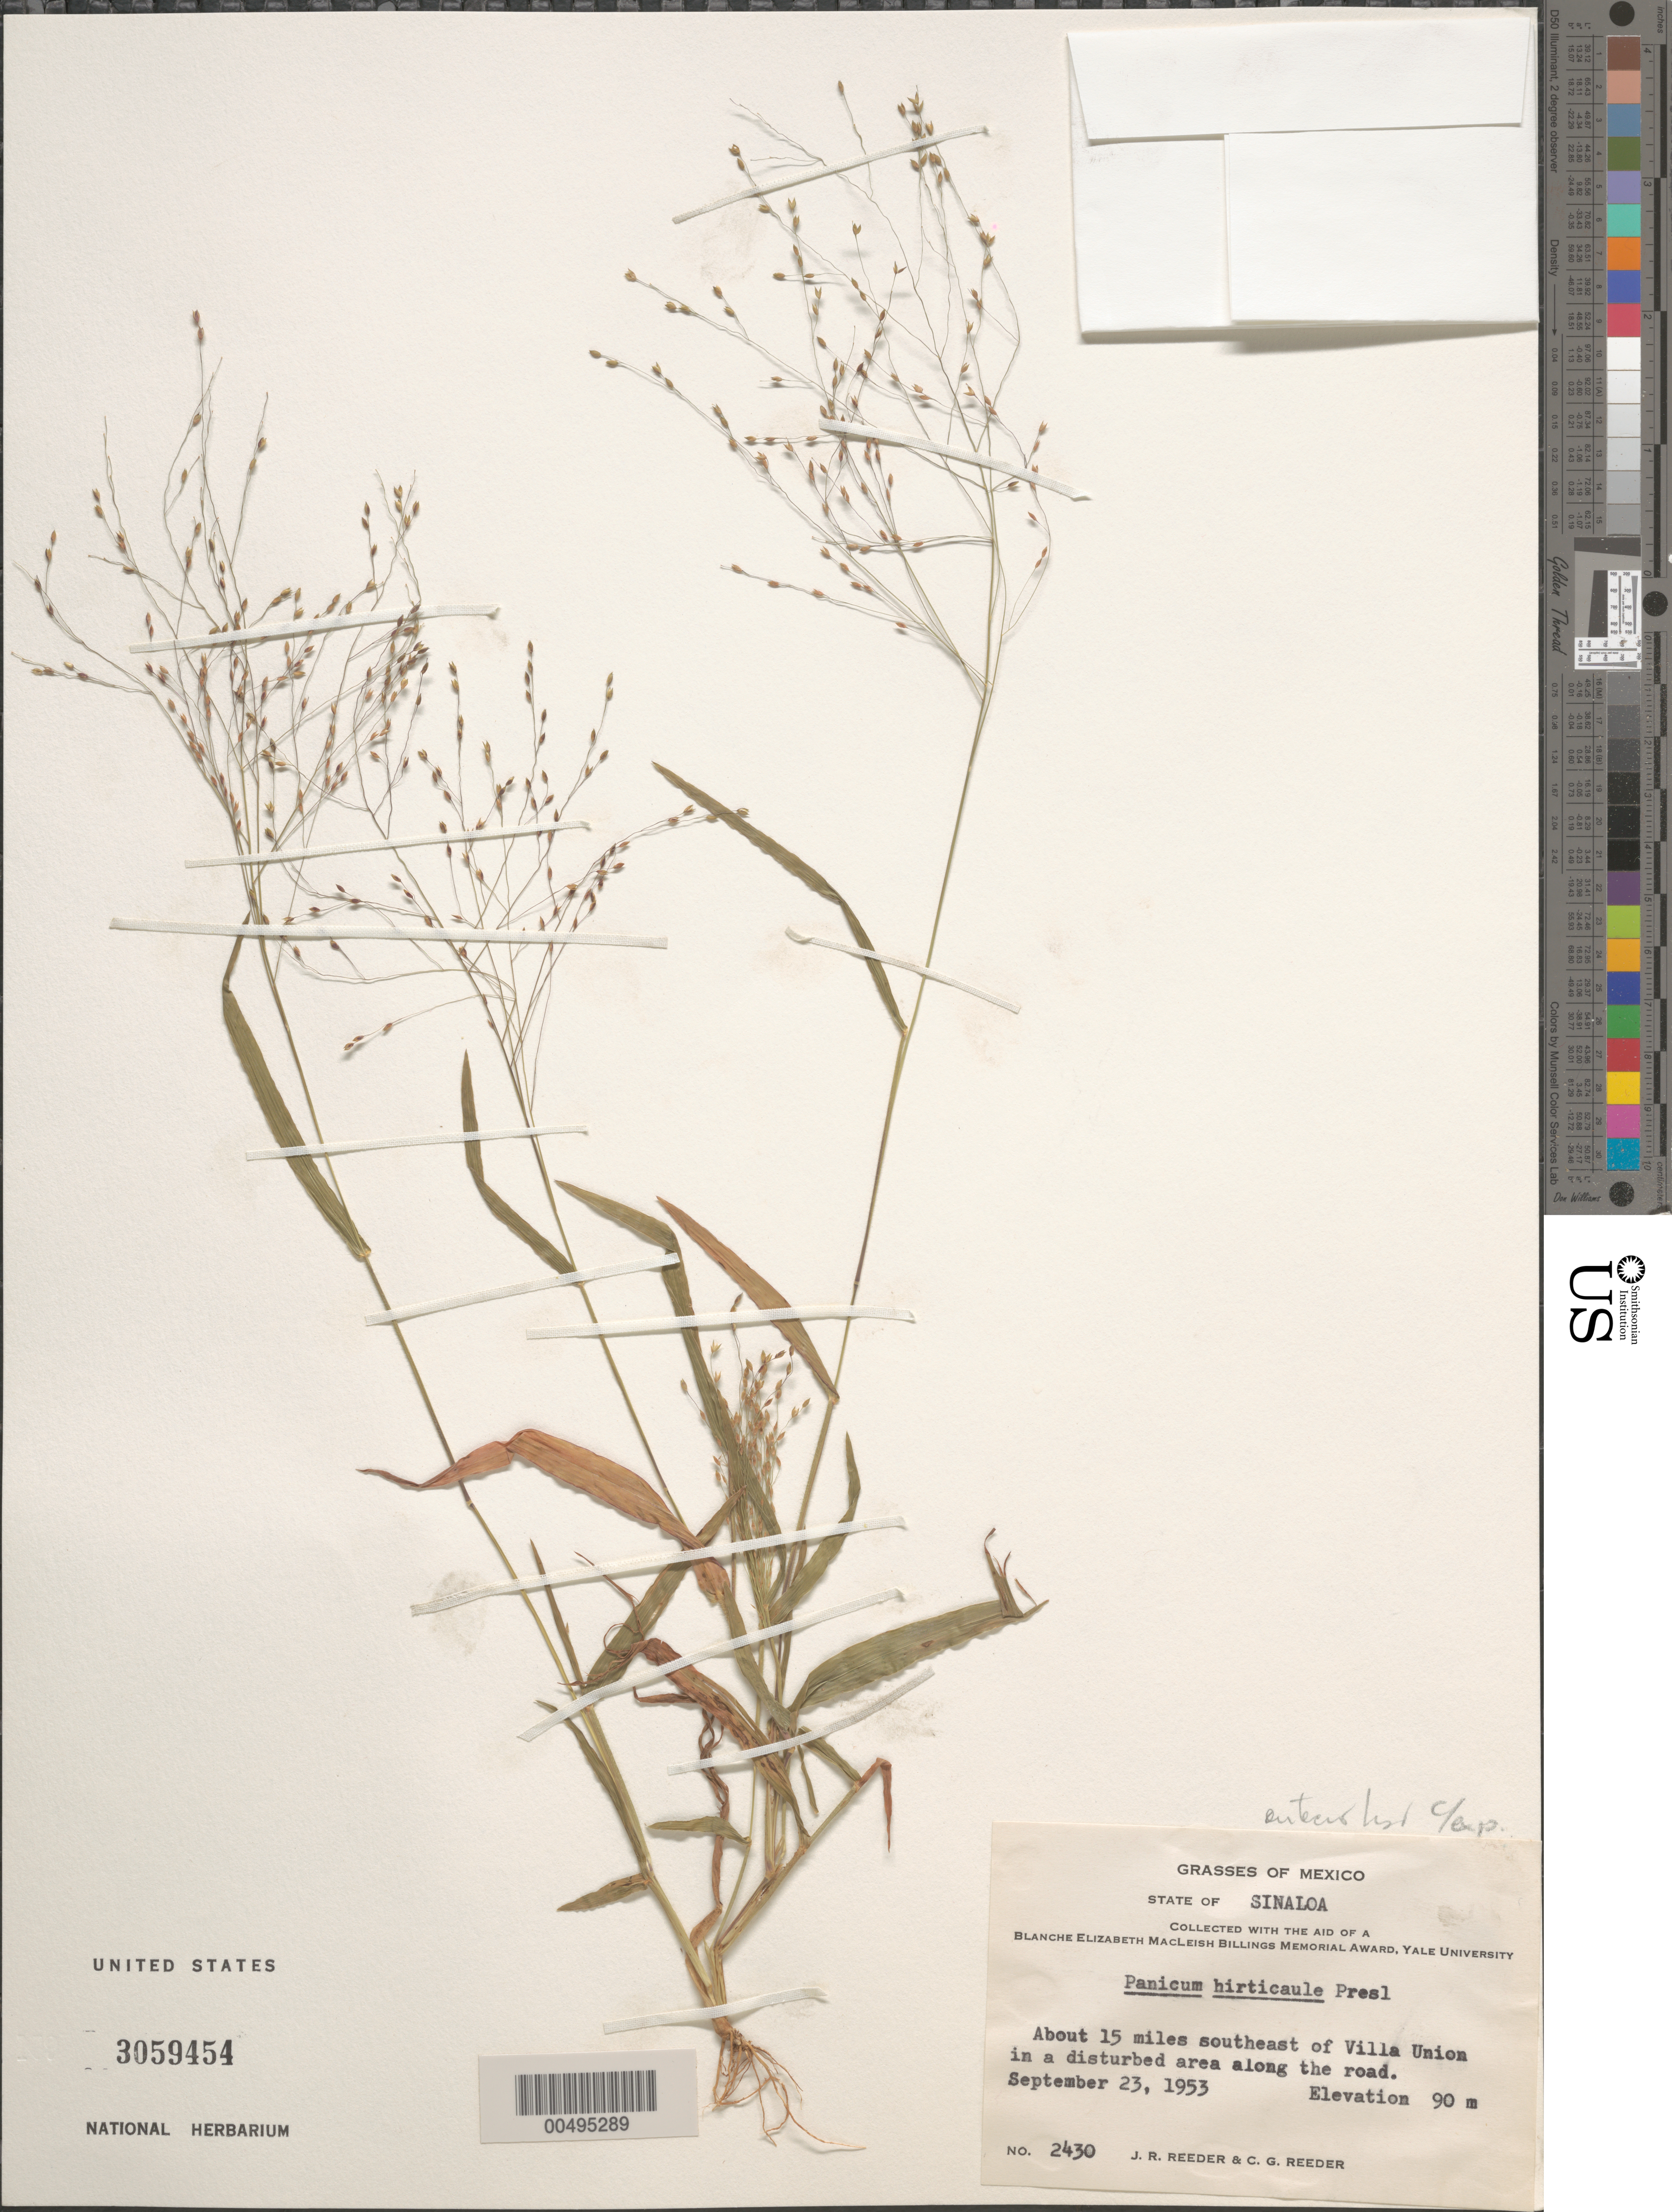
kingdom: Plantae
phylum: Tracheophyta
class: Liliopsida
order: Poales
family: Poaceae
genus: Panicum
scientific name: Panicum hirticaule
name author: J. Presl in C. Presl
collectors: J. R. Reeder & C. G. Reeder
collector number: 2430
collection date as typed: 23 Sep 1953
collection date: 1953-09-23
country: Mexico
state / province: Sinaloa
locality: About 15 mi SE of Villa Union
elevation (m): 90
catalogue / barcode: US 3059454